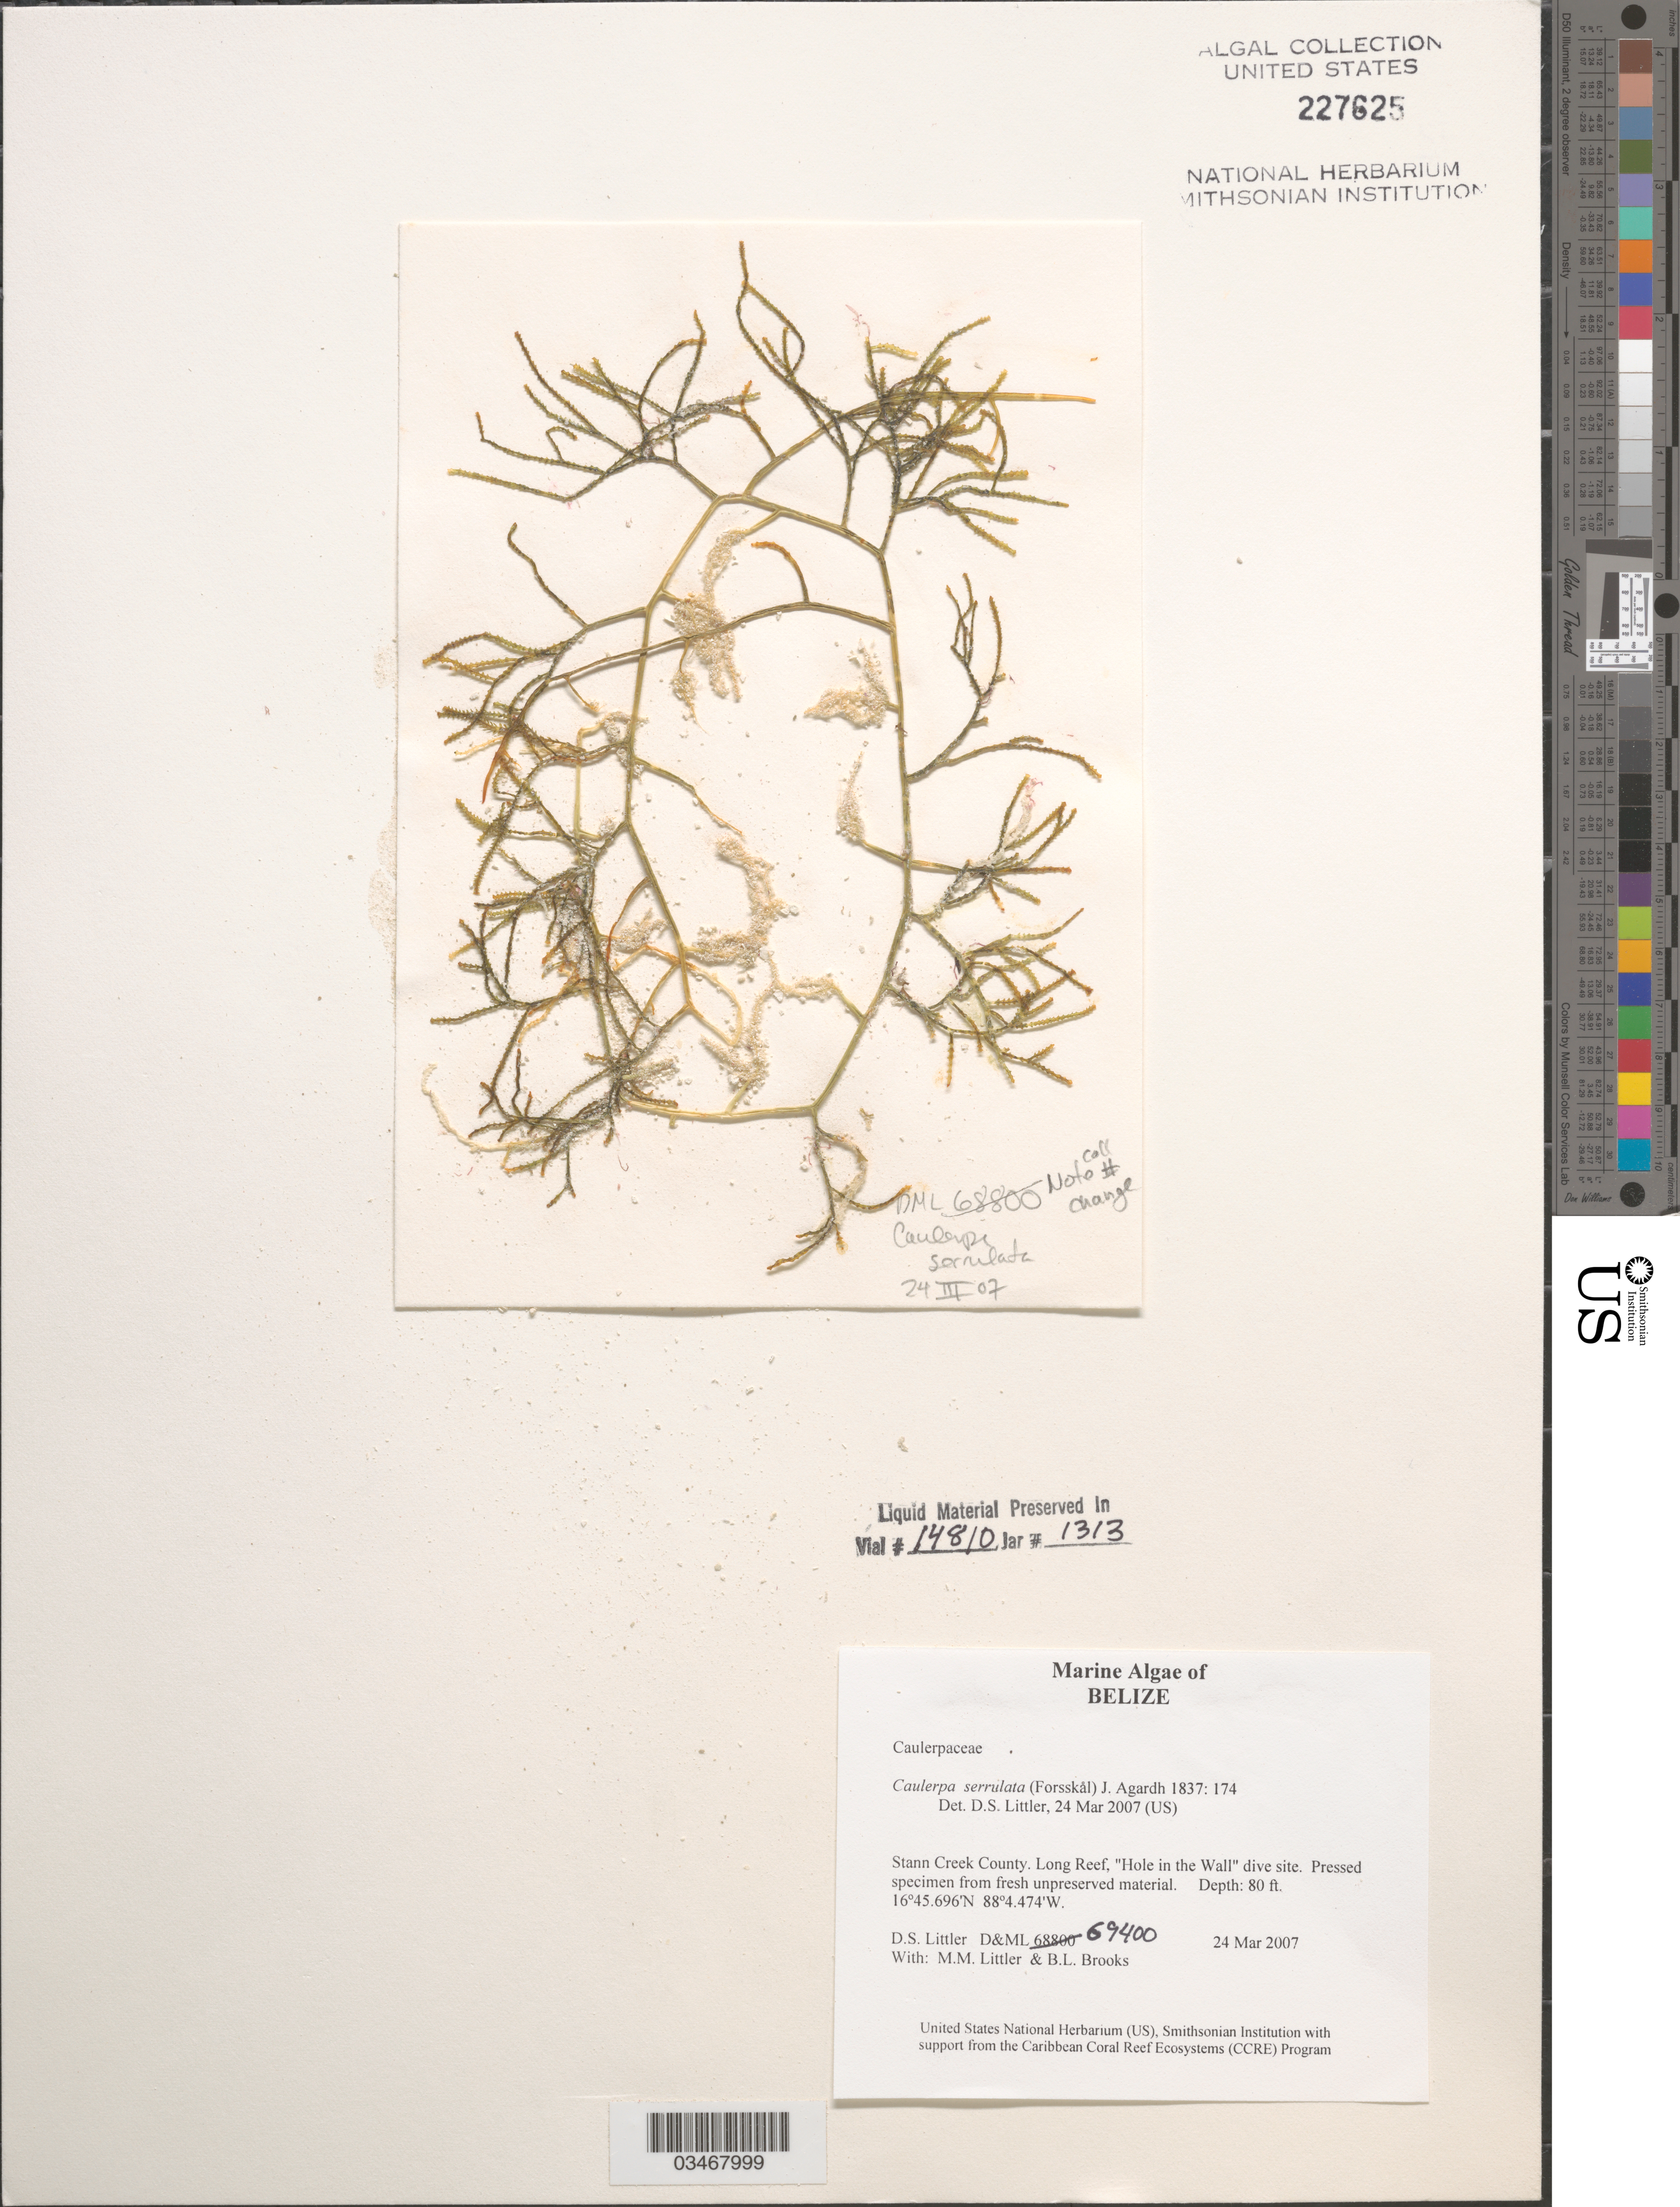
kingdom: Plantae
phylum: Chlorophyta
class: Ulvophyceae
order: Bryopsidales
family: Caulerpaceae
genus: Caulerpa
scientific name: Caulerpa serrulata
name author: (Forssk.) J. Agardh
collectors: D. S. Littler & M. M. Littler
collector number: D&ML 69400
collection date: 2007-03-24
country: Belize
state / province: Stann Creek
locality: Long Reef. Hole-in-the-Wall Reef.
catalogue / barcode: US 227625